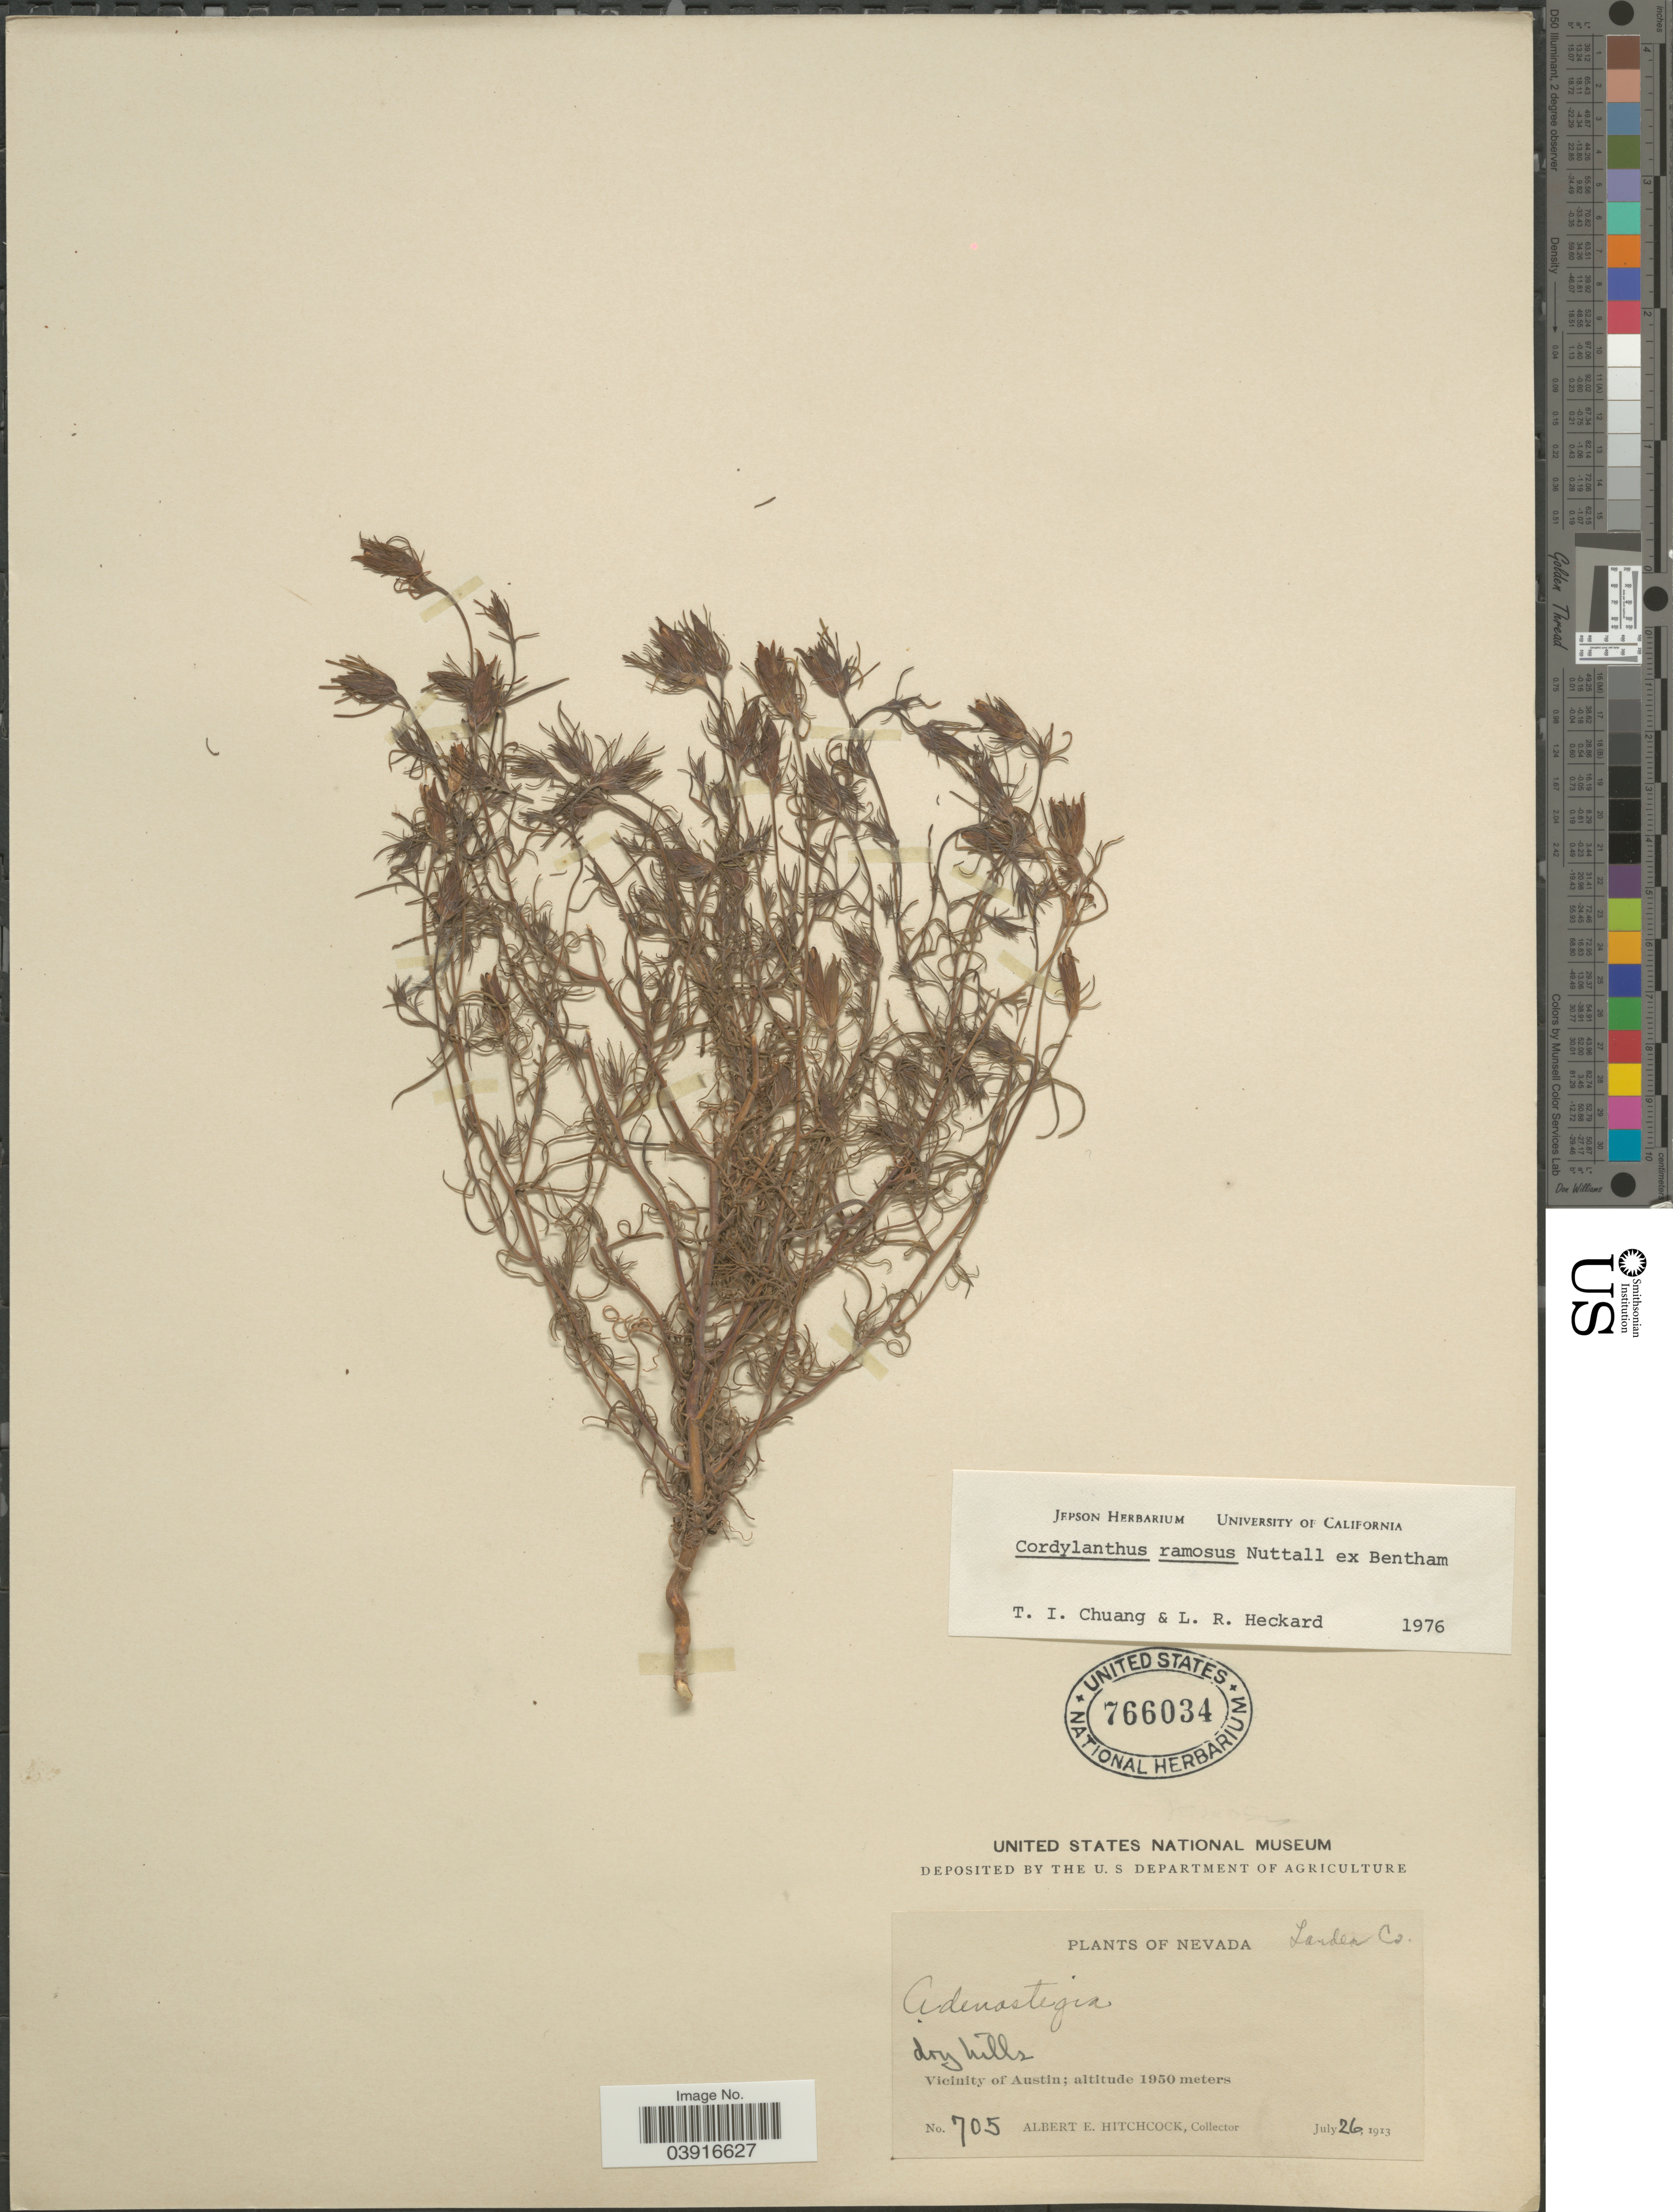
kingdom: Plantae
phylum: Tracheophyta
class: Magnoliopsida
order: Lamiales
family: Orobanchaceae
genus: Cordylanthus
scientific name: Cordylanthus ramosus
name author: Nutt. ex Benth.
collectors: A. Hitchcock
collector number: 705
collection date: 1913-07-26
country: United States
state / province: Nevada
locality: Lander Co. Vicinity of Austin.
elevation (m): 1950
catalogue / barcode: US 766034